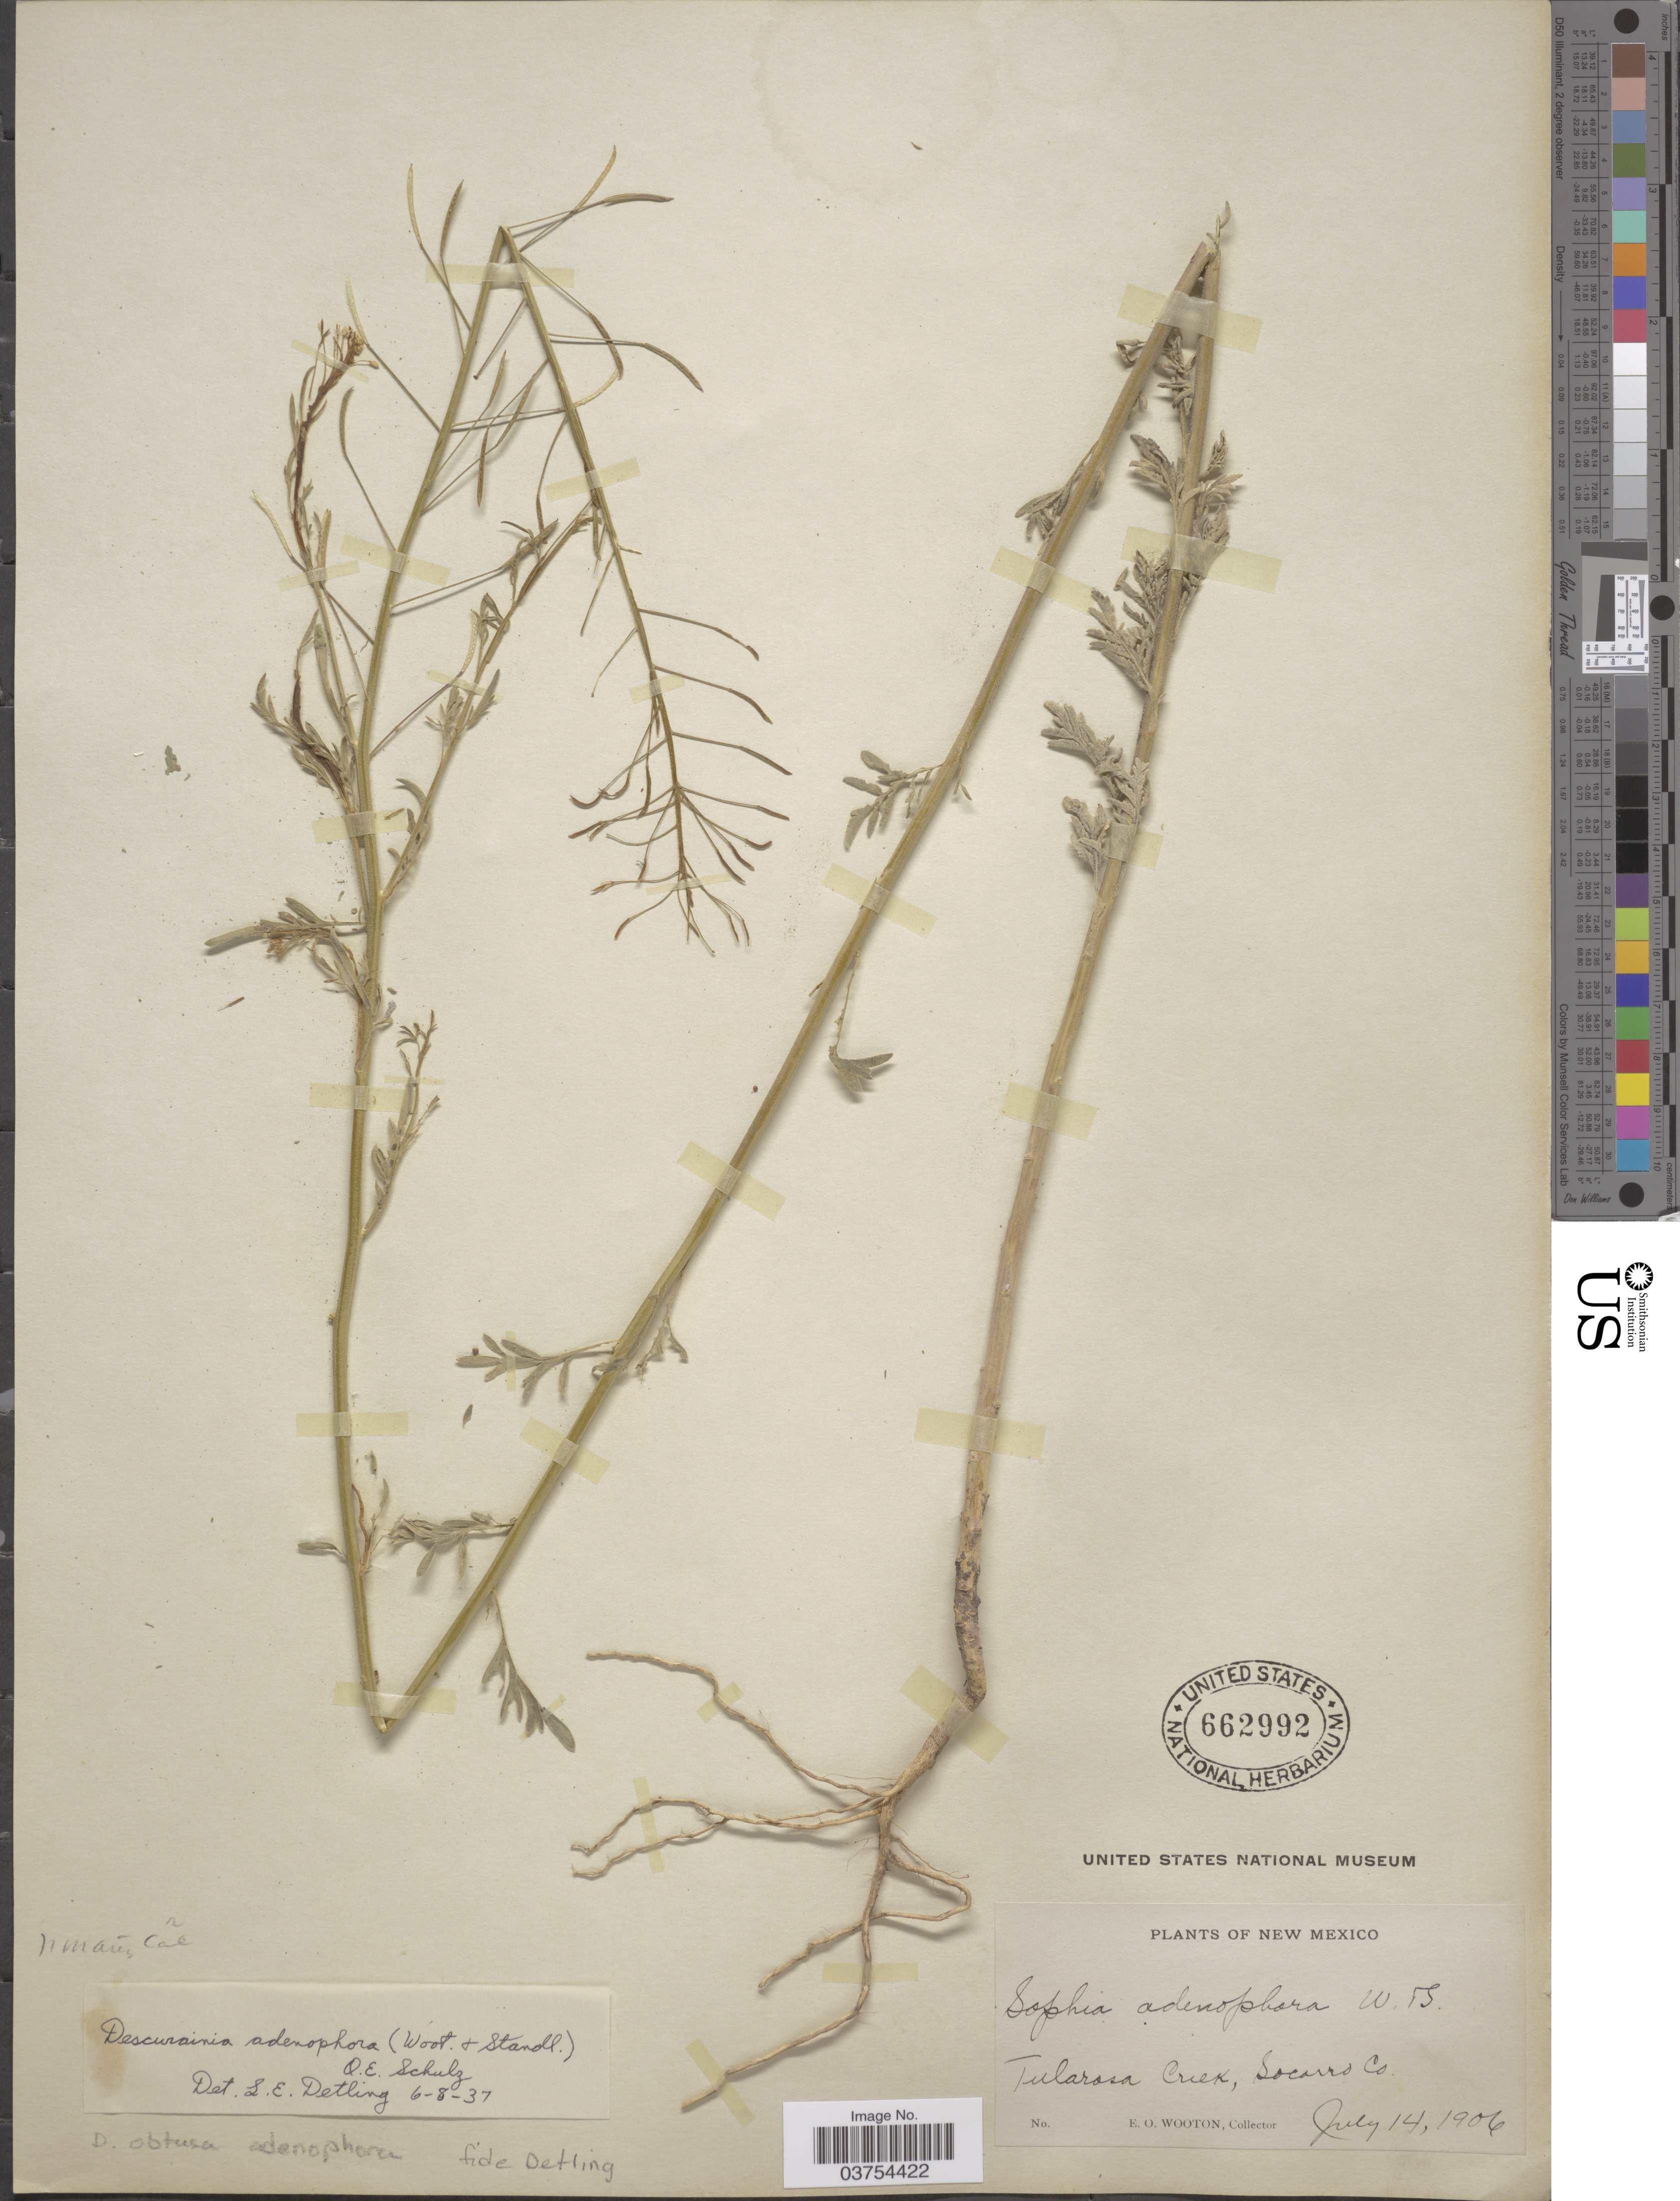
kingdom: Plantae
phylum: Tracheophyta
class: Magnoliopsida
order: Brassicales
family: Brassicaceae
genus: Descurainia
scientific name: Descurainia obtusa subsp. adenophora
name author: (Wooton & Standl.) Detling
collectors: E. O. Wooton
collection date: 1906-07-14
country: United States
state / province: New Mexico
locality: Tularosa Creek, Socorro Co.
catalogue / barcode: US 662992